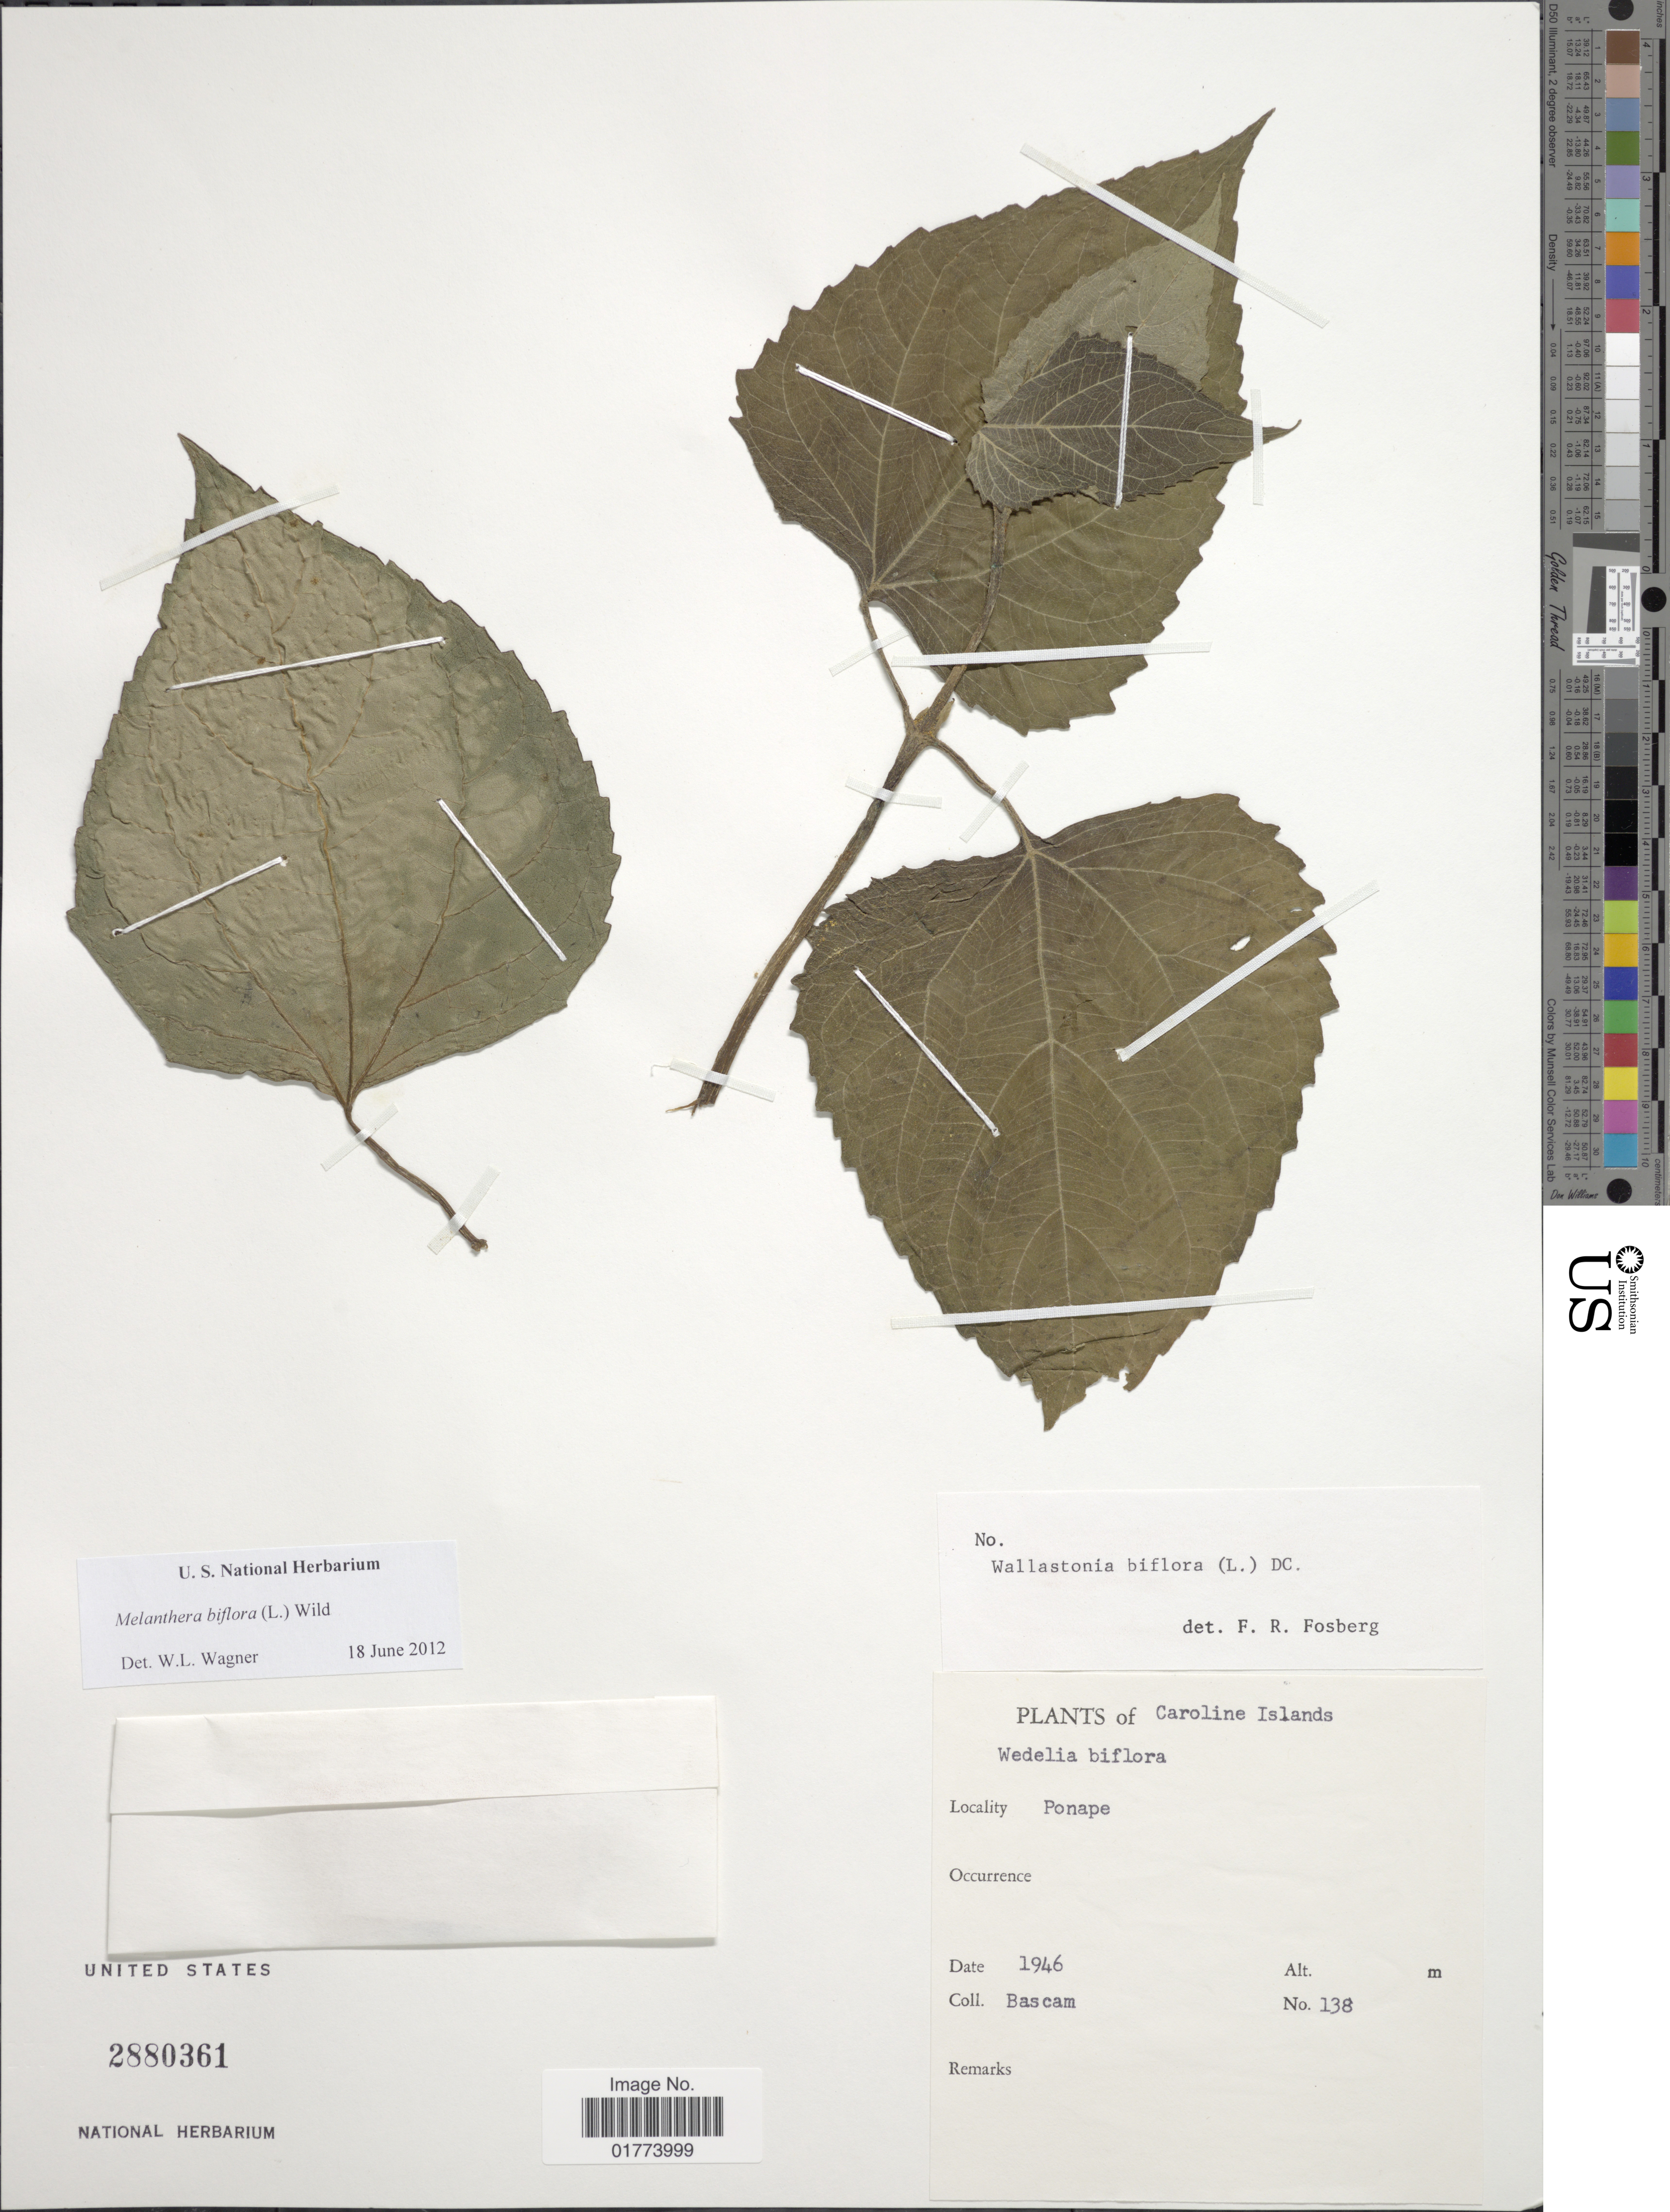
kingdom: Plantae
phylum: Tracheophyta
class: Magnoliopsida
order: Asterales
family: Asteraceae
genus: Wollastonia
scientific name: Wollastonia biflora var. biflora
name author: (L.) DC.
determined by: Wagner, W. L., (BOT), Smithsonian Institution - National Museum of Natural History (UNITED STATES)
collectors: Bascam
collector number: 138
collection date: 1946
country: Micronesia, Federated States of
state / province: Pohnpei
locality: Caroline Islands, Ponape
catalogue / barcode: US 2880361